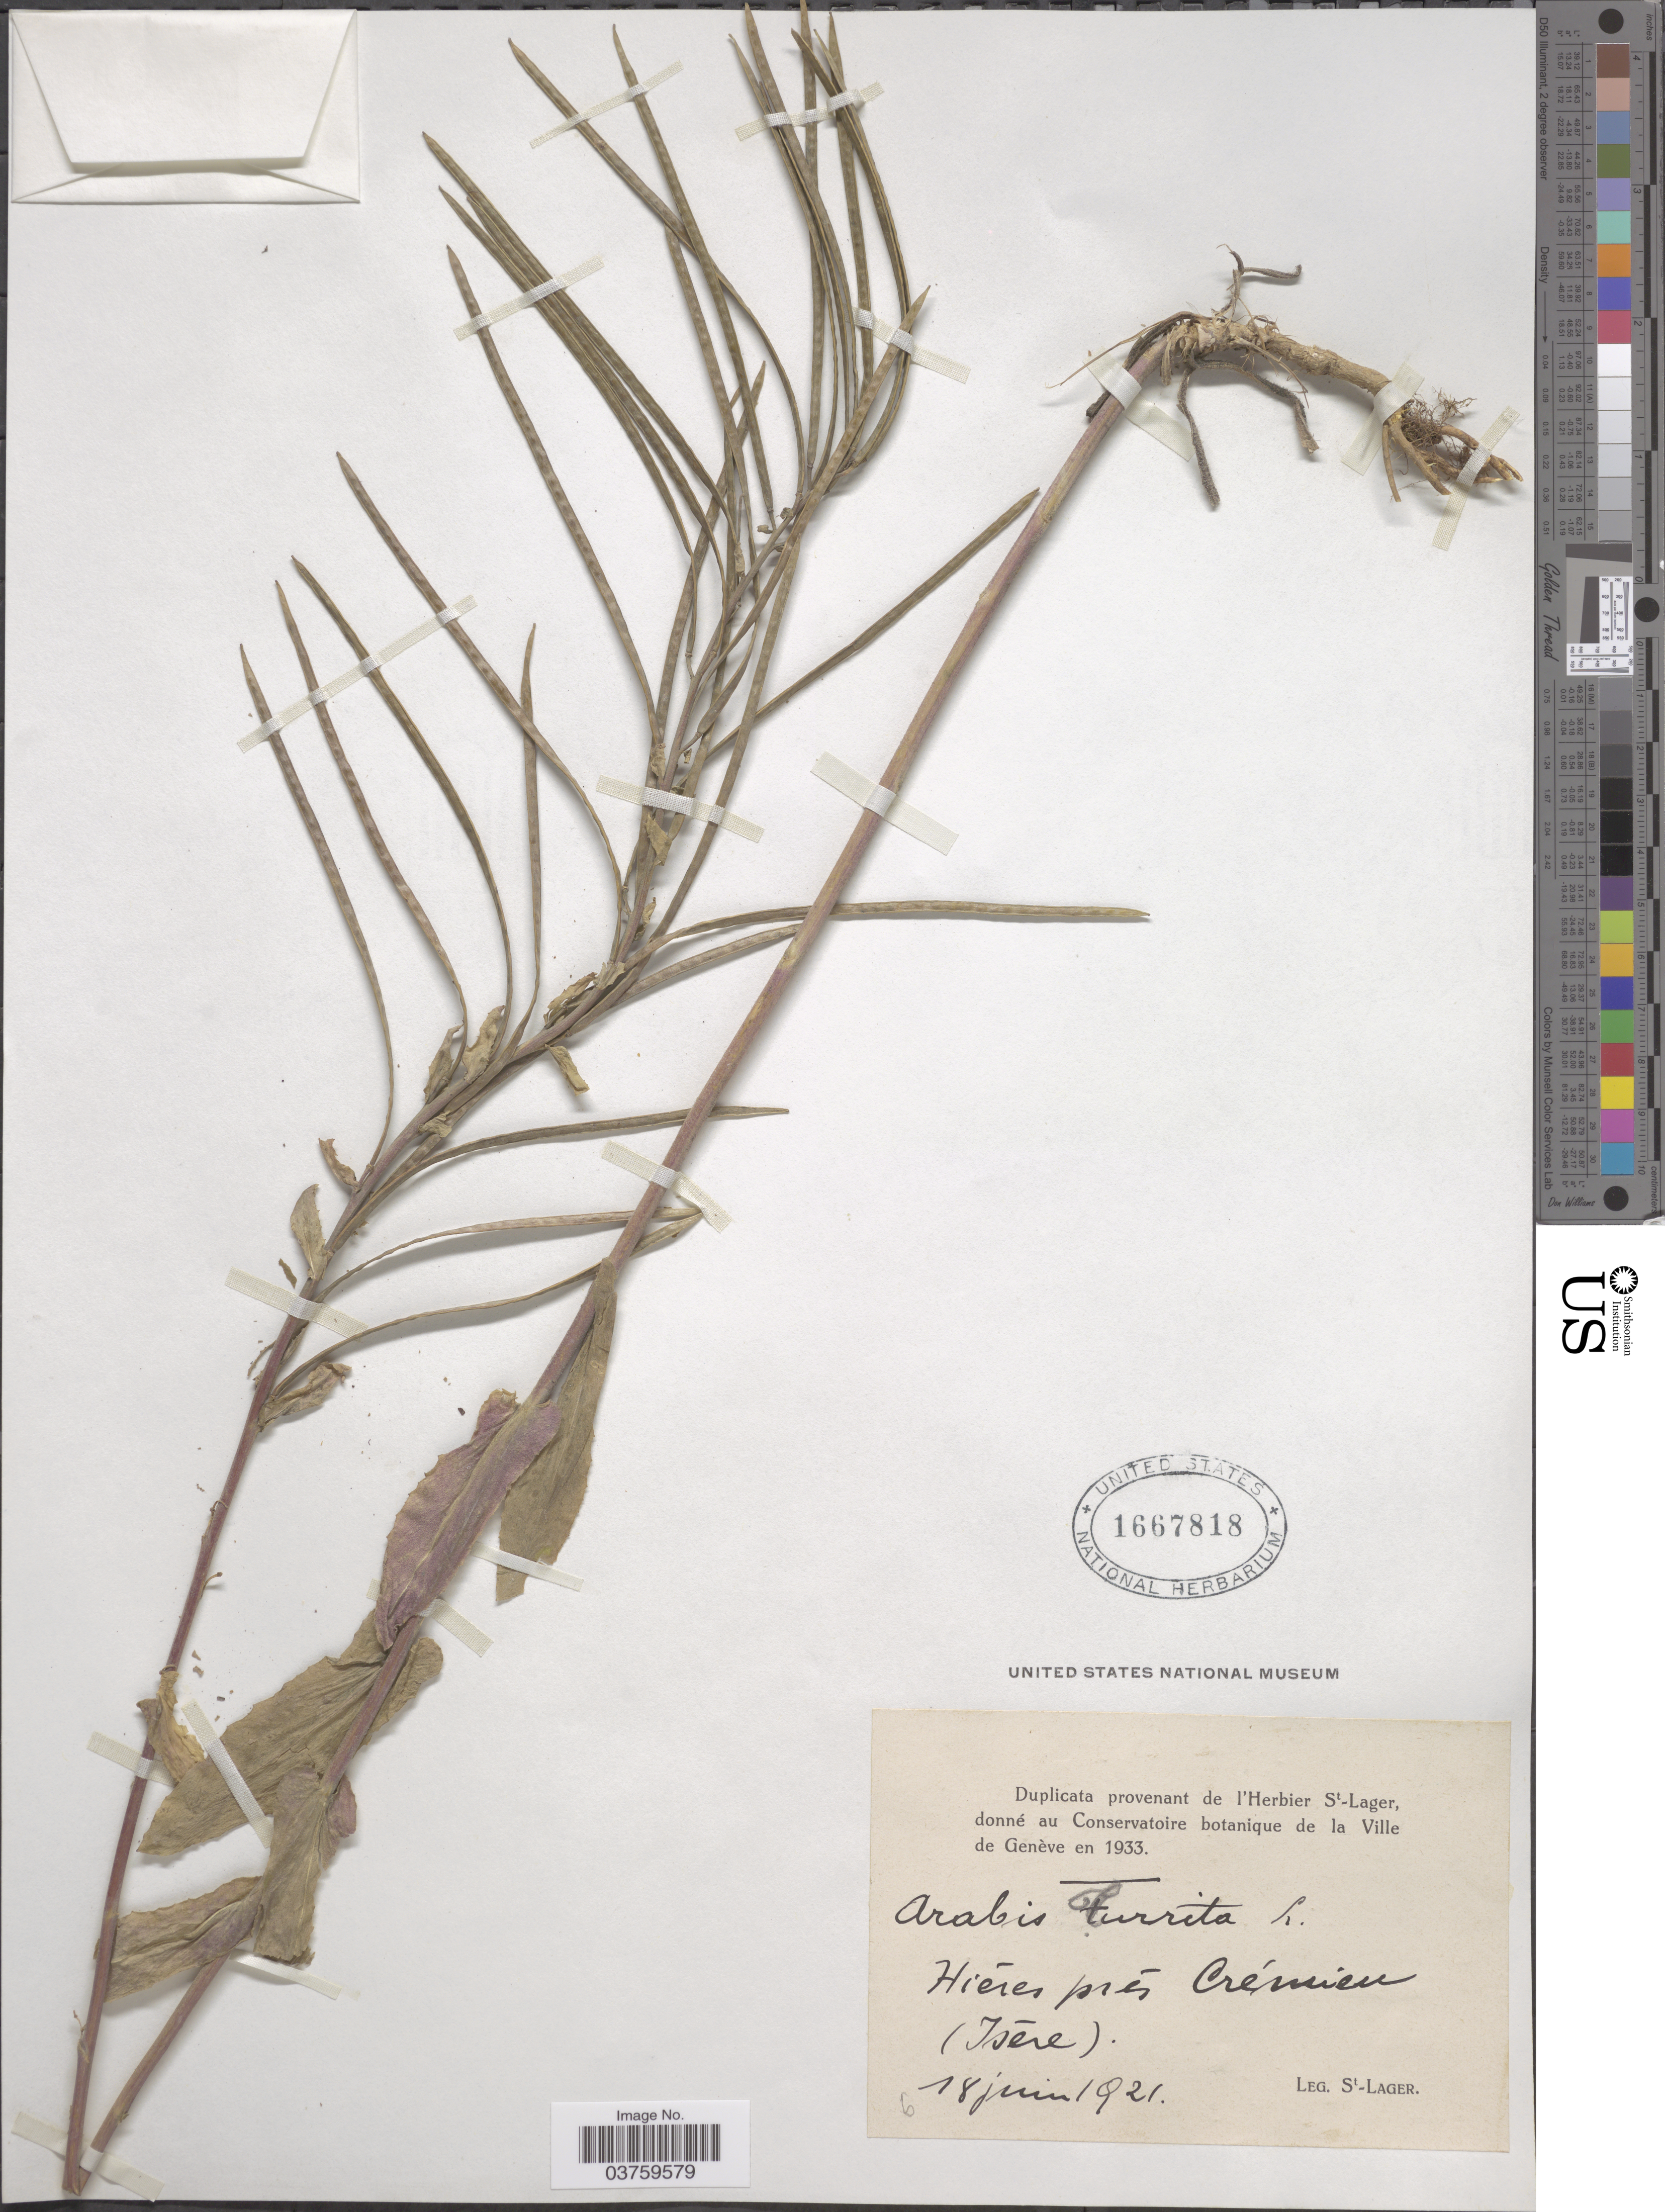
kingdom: Plantae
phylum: Tracheophyta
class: Magnoliopsida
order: Brassicales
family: Brassicaceae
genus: Arabis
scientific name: Arabis turrita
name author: L.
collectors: -. St. Lager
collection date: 1921-06-18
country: France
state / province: Auvergne-Rhône-Alpes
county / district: Isère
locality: Hiéres prés Crémieu (Isére).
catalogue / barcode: US 1667818